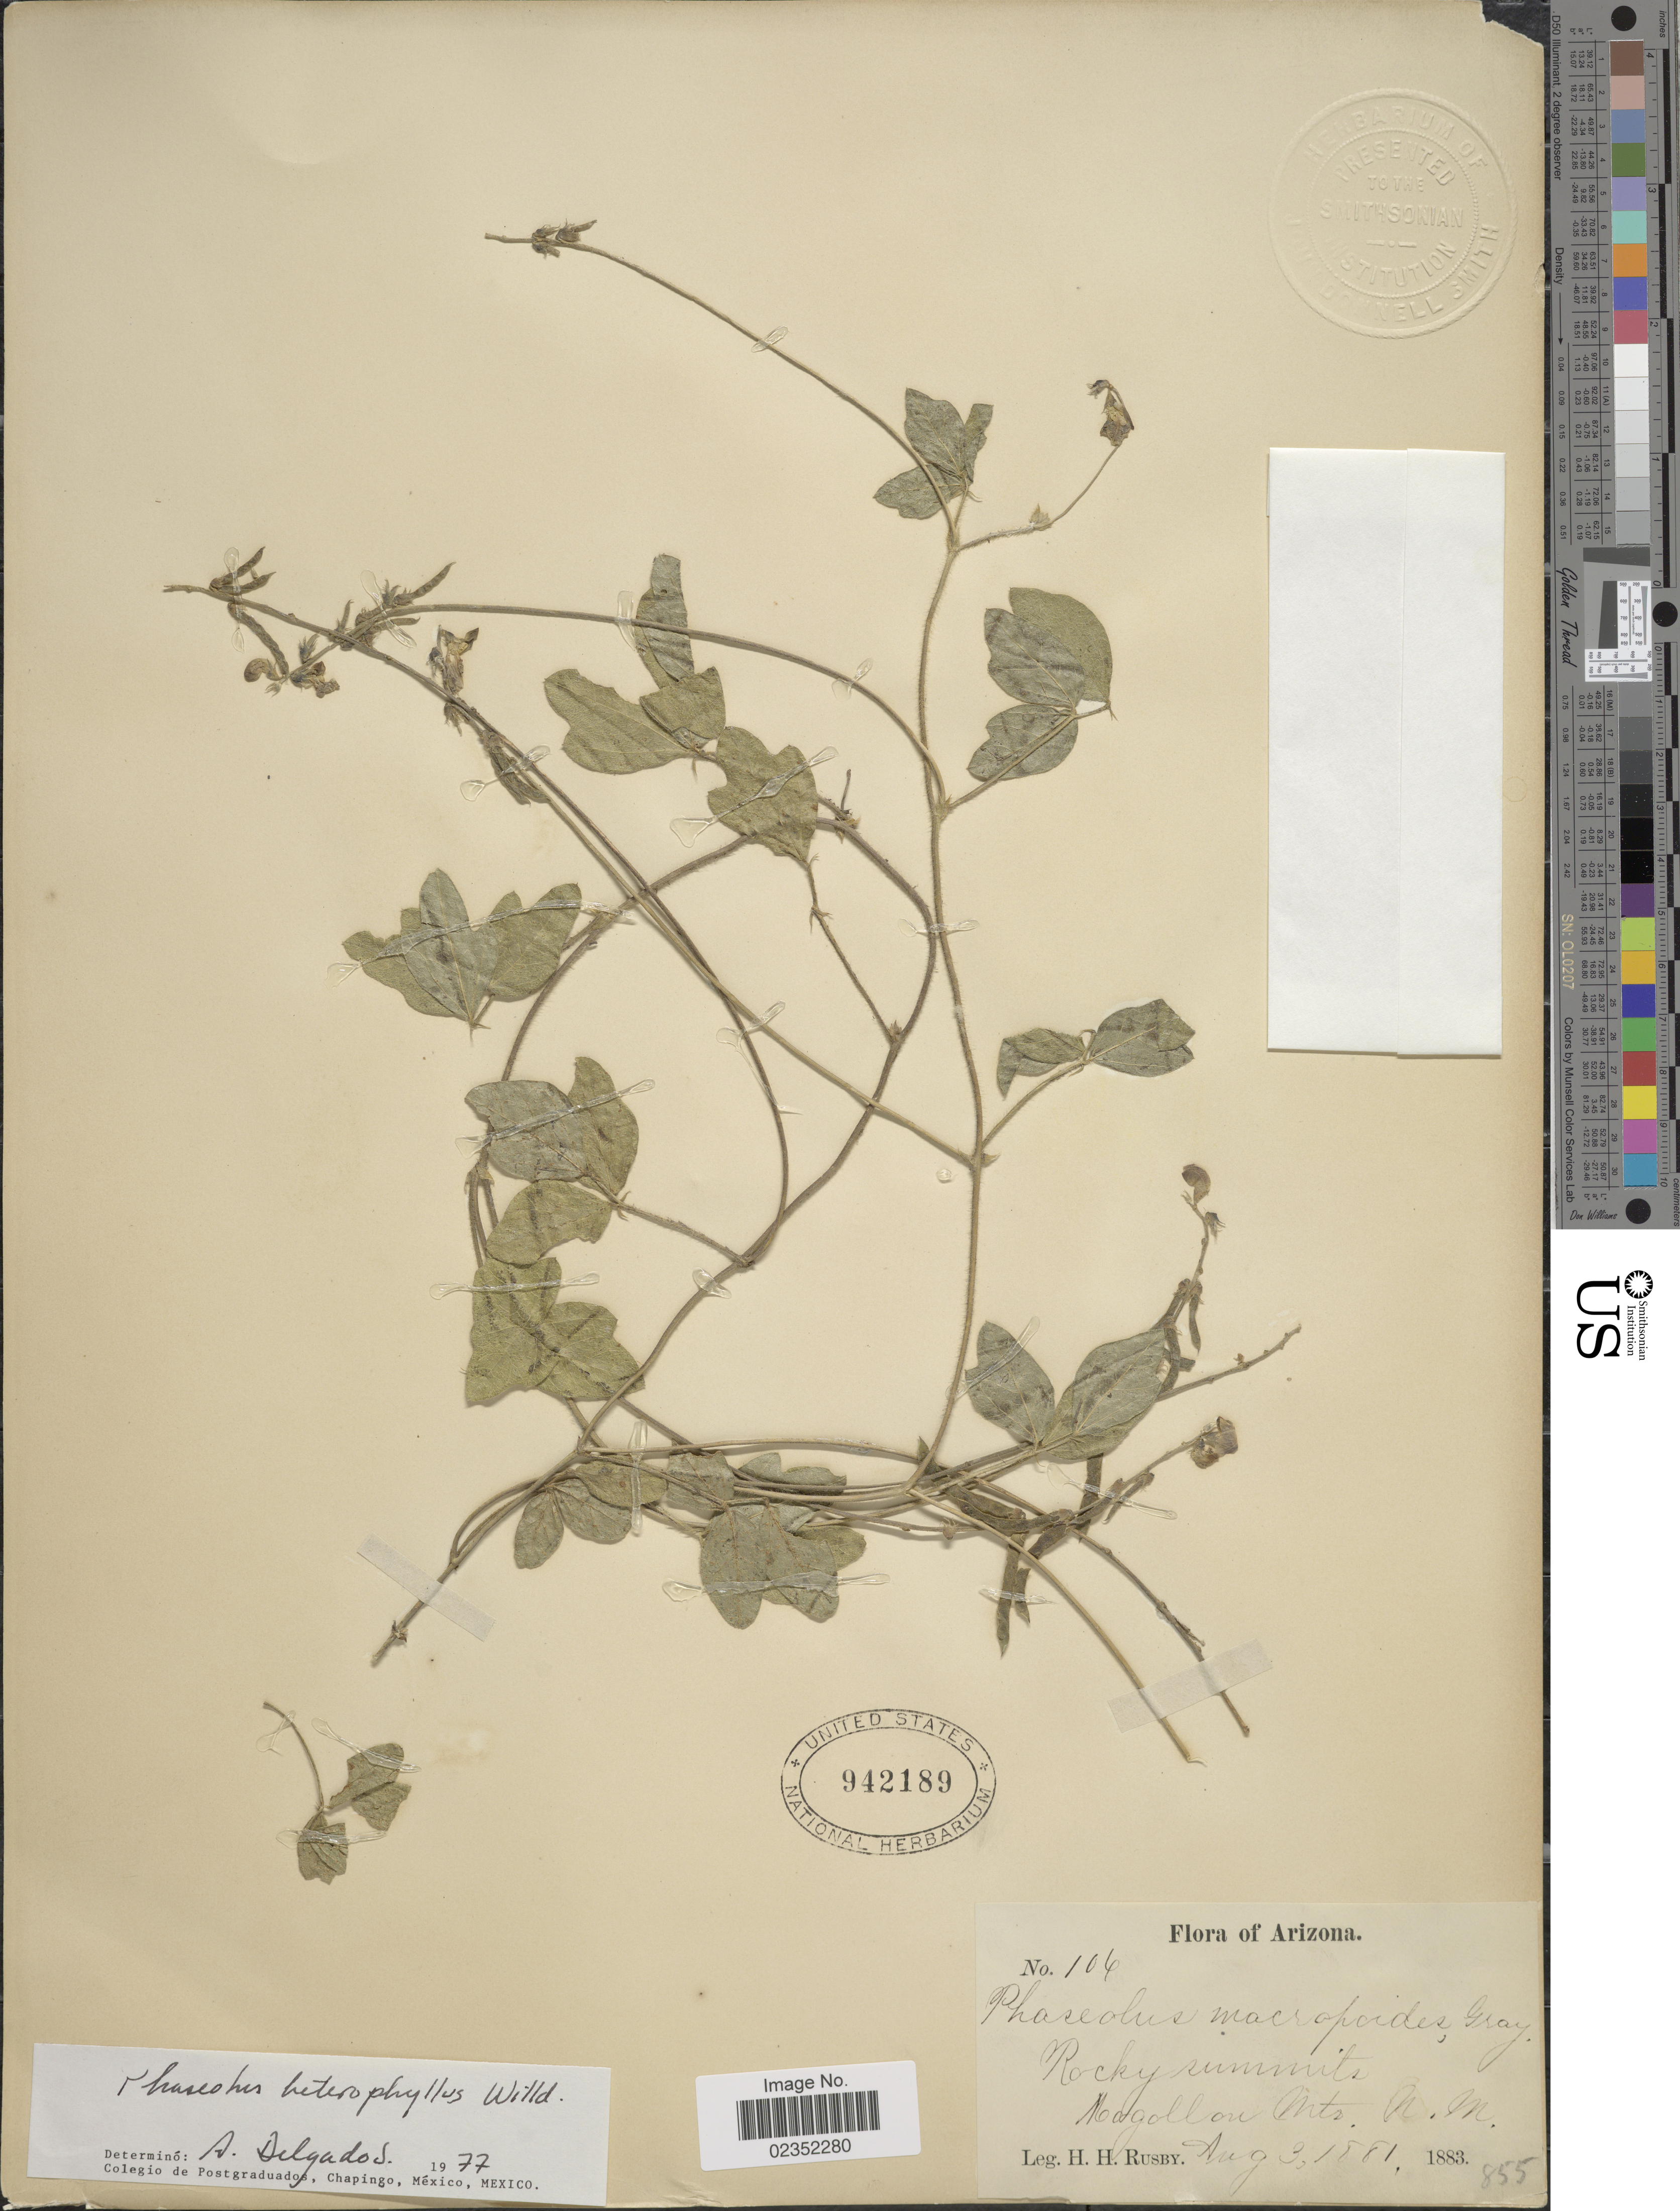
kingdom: Plantae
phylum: Tracheophyta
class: Magnoliopsida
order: Fabales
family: Fabaceae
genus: Macroptilium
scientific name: Macroptilium heterophyllum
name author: (Willd.) Maréchal & Baudet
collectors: H. H. Rusby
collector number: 106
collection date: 1881-08-03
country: United States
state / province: New Mexico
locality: Arizona. Rocky summits Mogollon Mts., N.M.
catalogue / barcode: US 942189